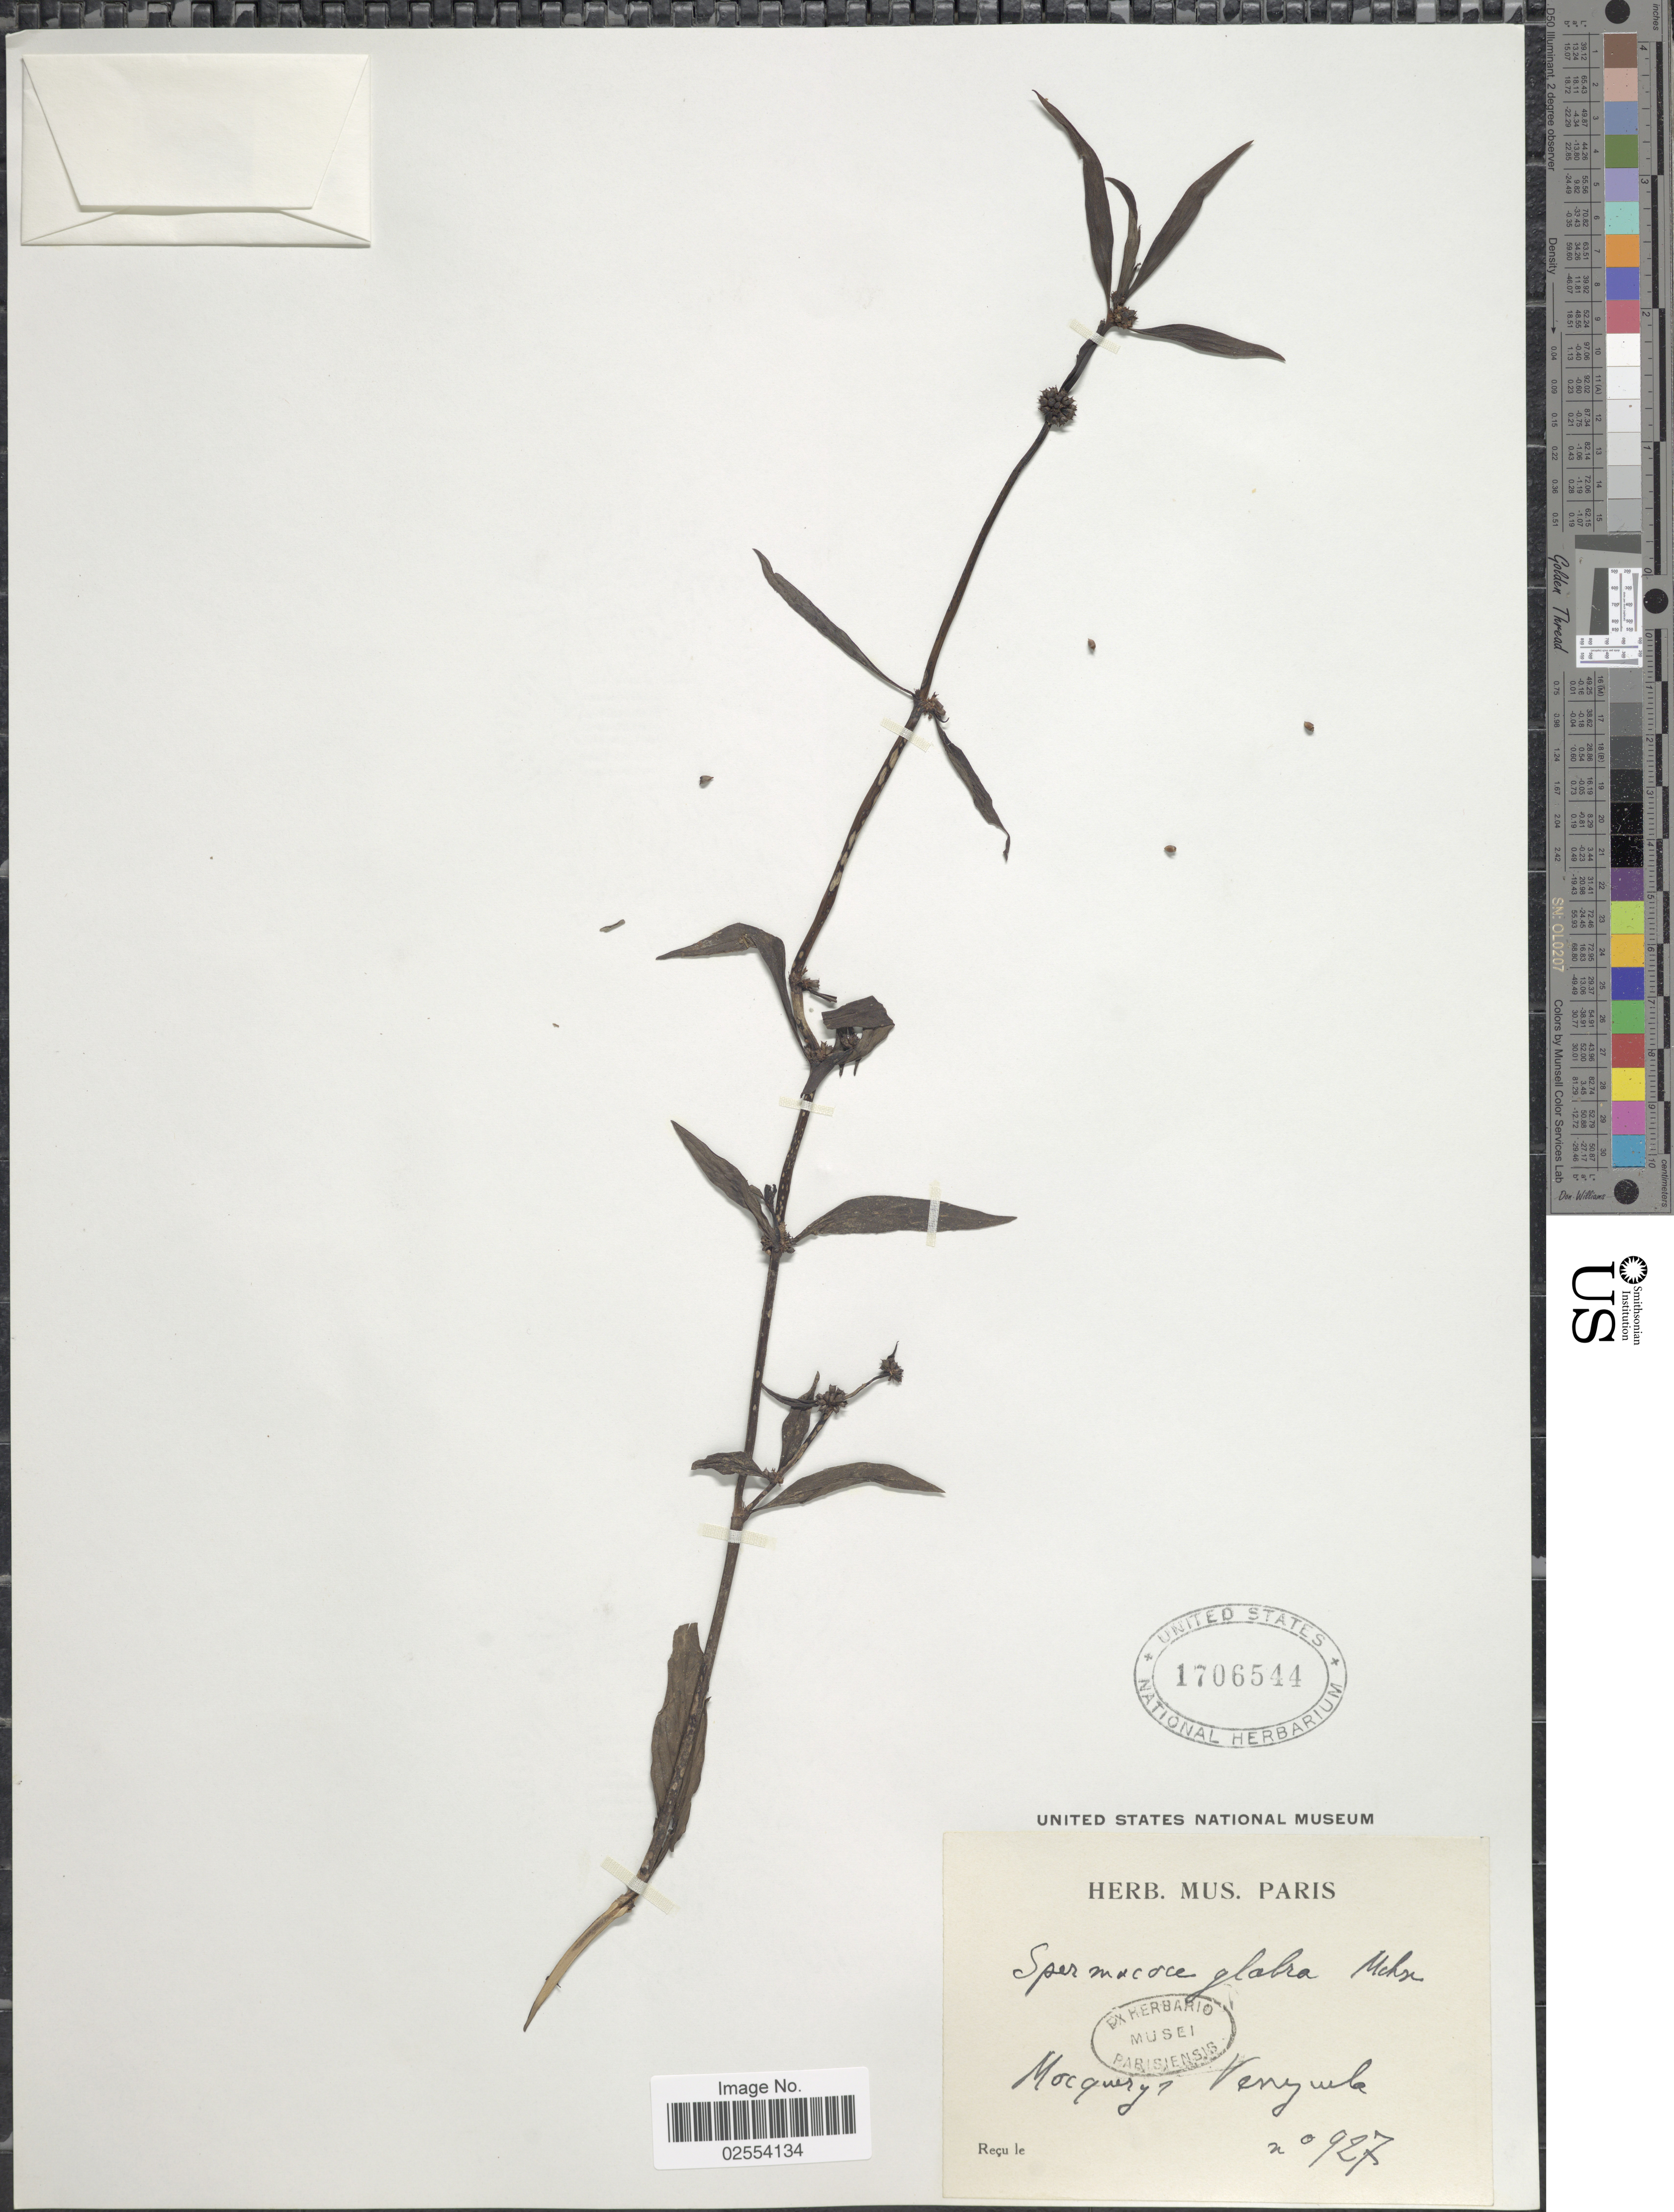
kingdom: Plantae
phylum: Tracheophyta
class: Magnoliopsida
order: Gentianales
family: Rubiaceae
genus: Spermacoce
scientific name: Spermacoce tenuior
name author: L.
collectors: A. Mocquerys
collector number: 927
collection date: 1893/1894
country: Venezuela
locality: S.L.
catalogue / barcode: US 1706544